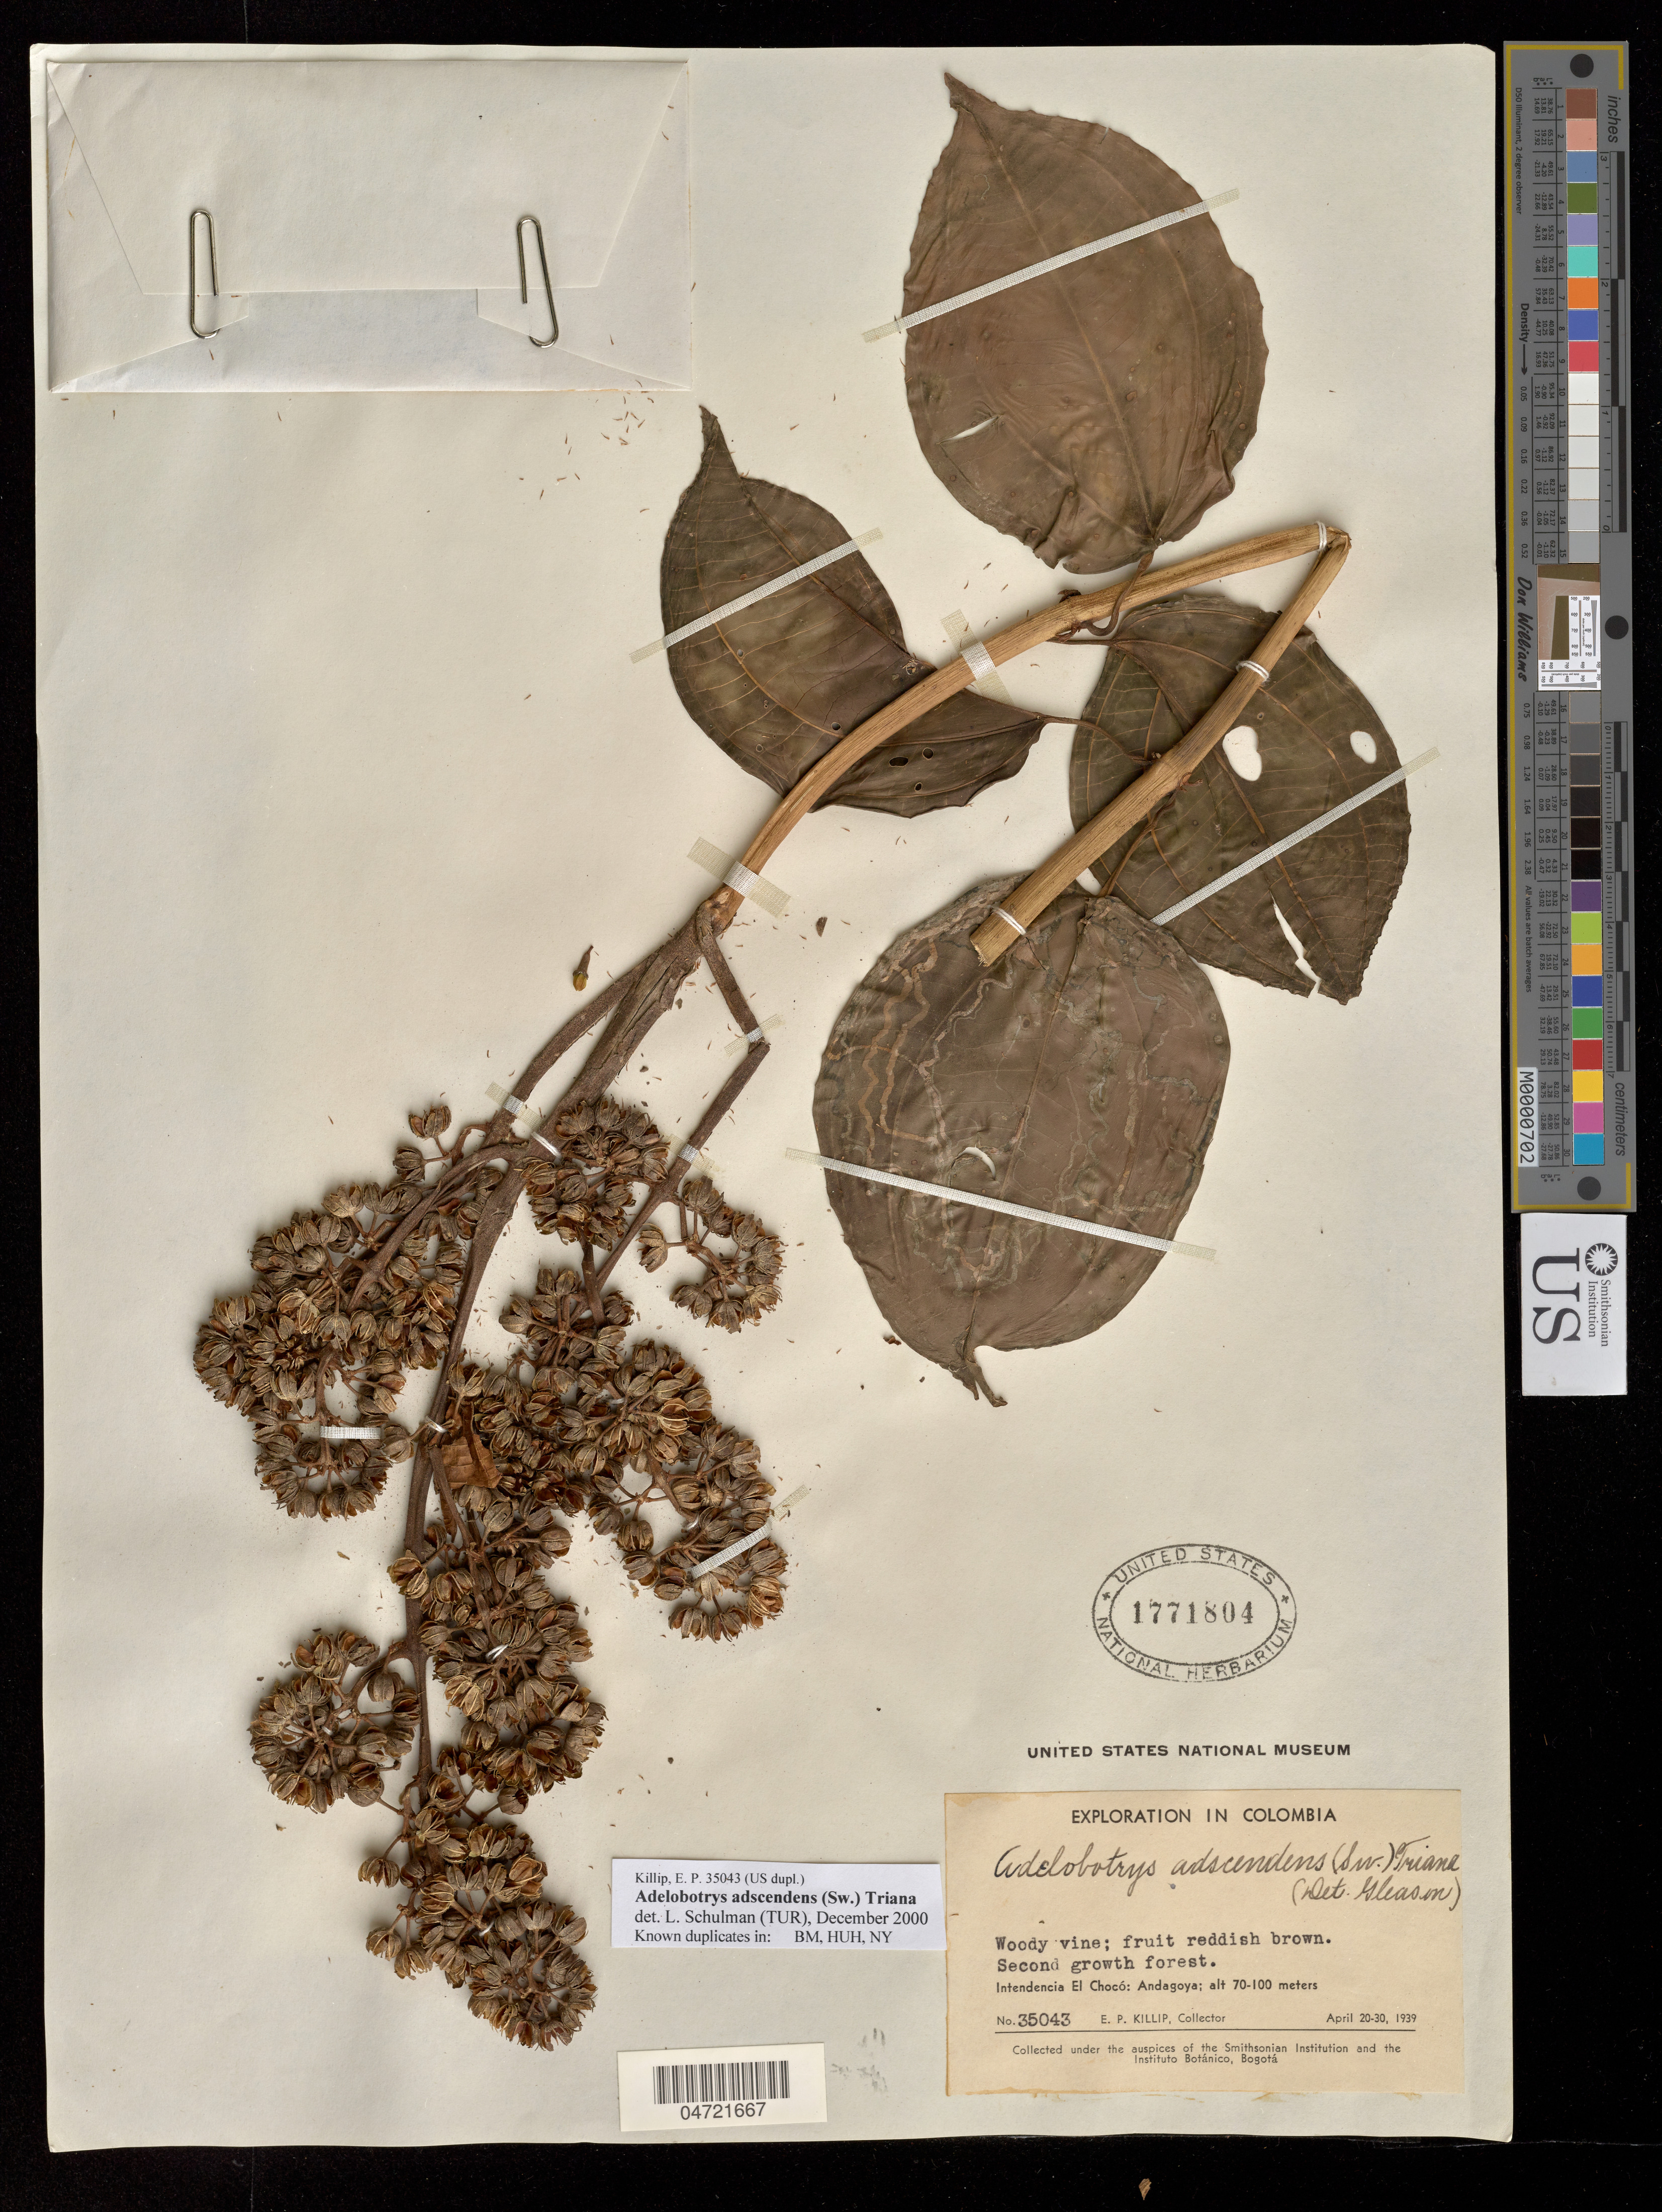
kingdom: Plantae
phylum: Tracheophyta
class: Magnoliopsida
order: Myrtales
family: Melastomataceae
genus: Adelobotrys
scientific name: Adelobotrys adscendens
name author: (Sw.) Triana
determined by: Schulman, Leif, (TUR), University of Turku (FINLAND)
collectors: E. P. Killip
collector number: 35043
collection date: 1939-04-20/1939-04-30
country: Colombia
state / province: Chocó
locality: Intendencia El Chocó: Andagoya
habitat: second growth forest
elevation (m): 70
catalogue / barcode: US 1771804